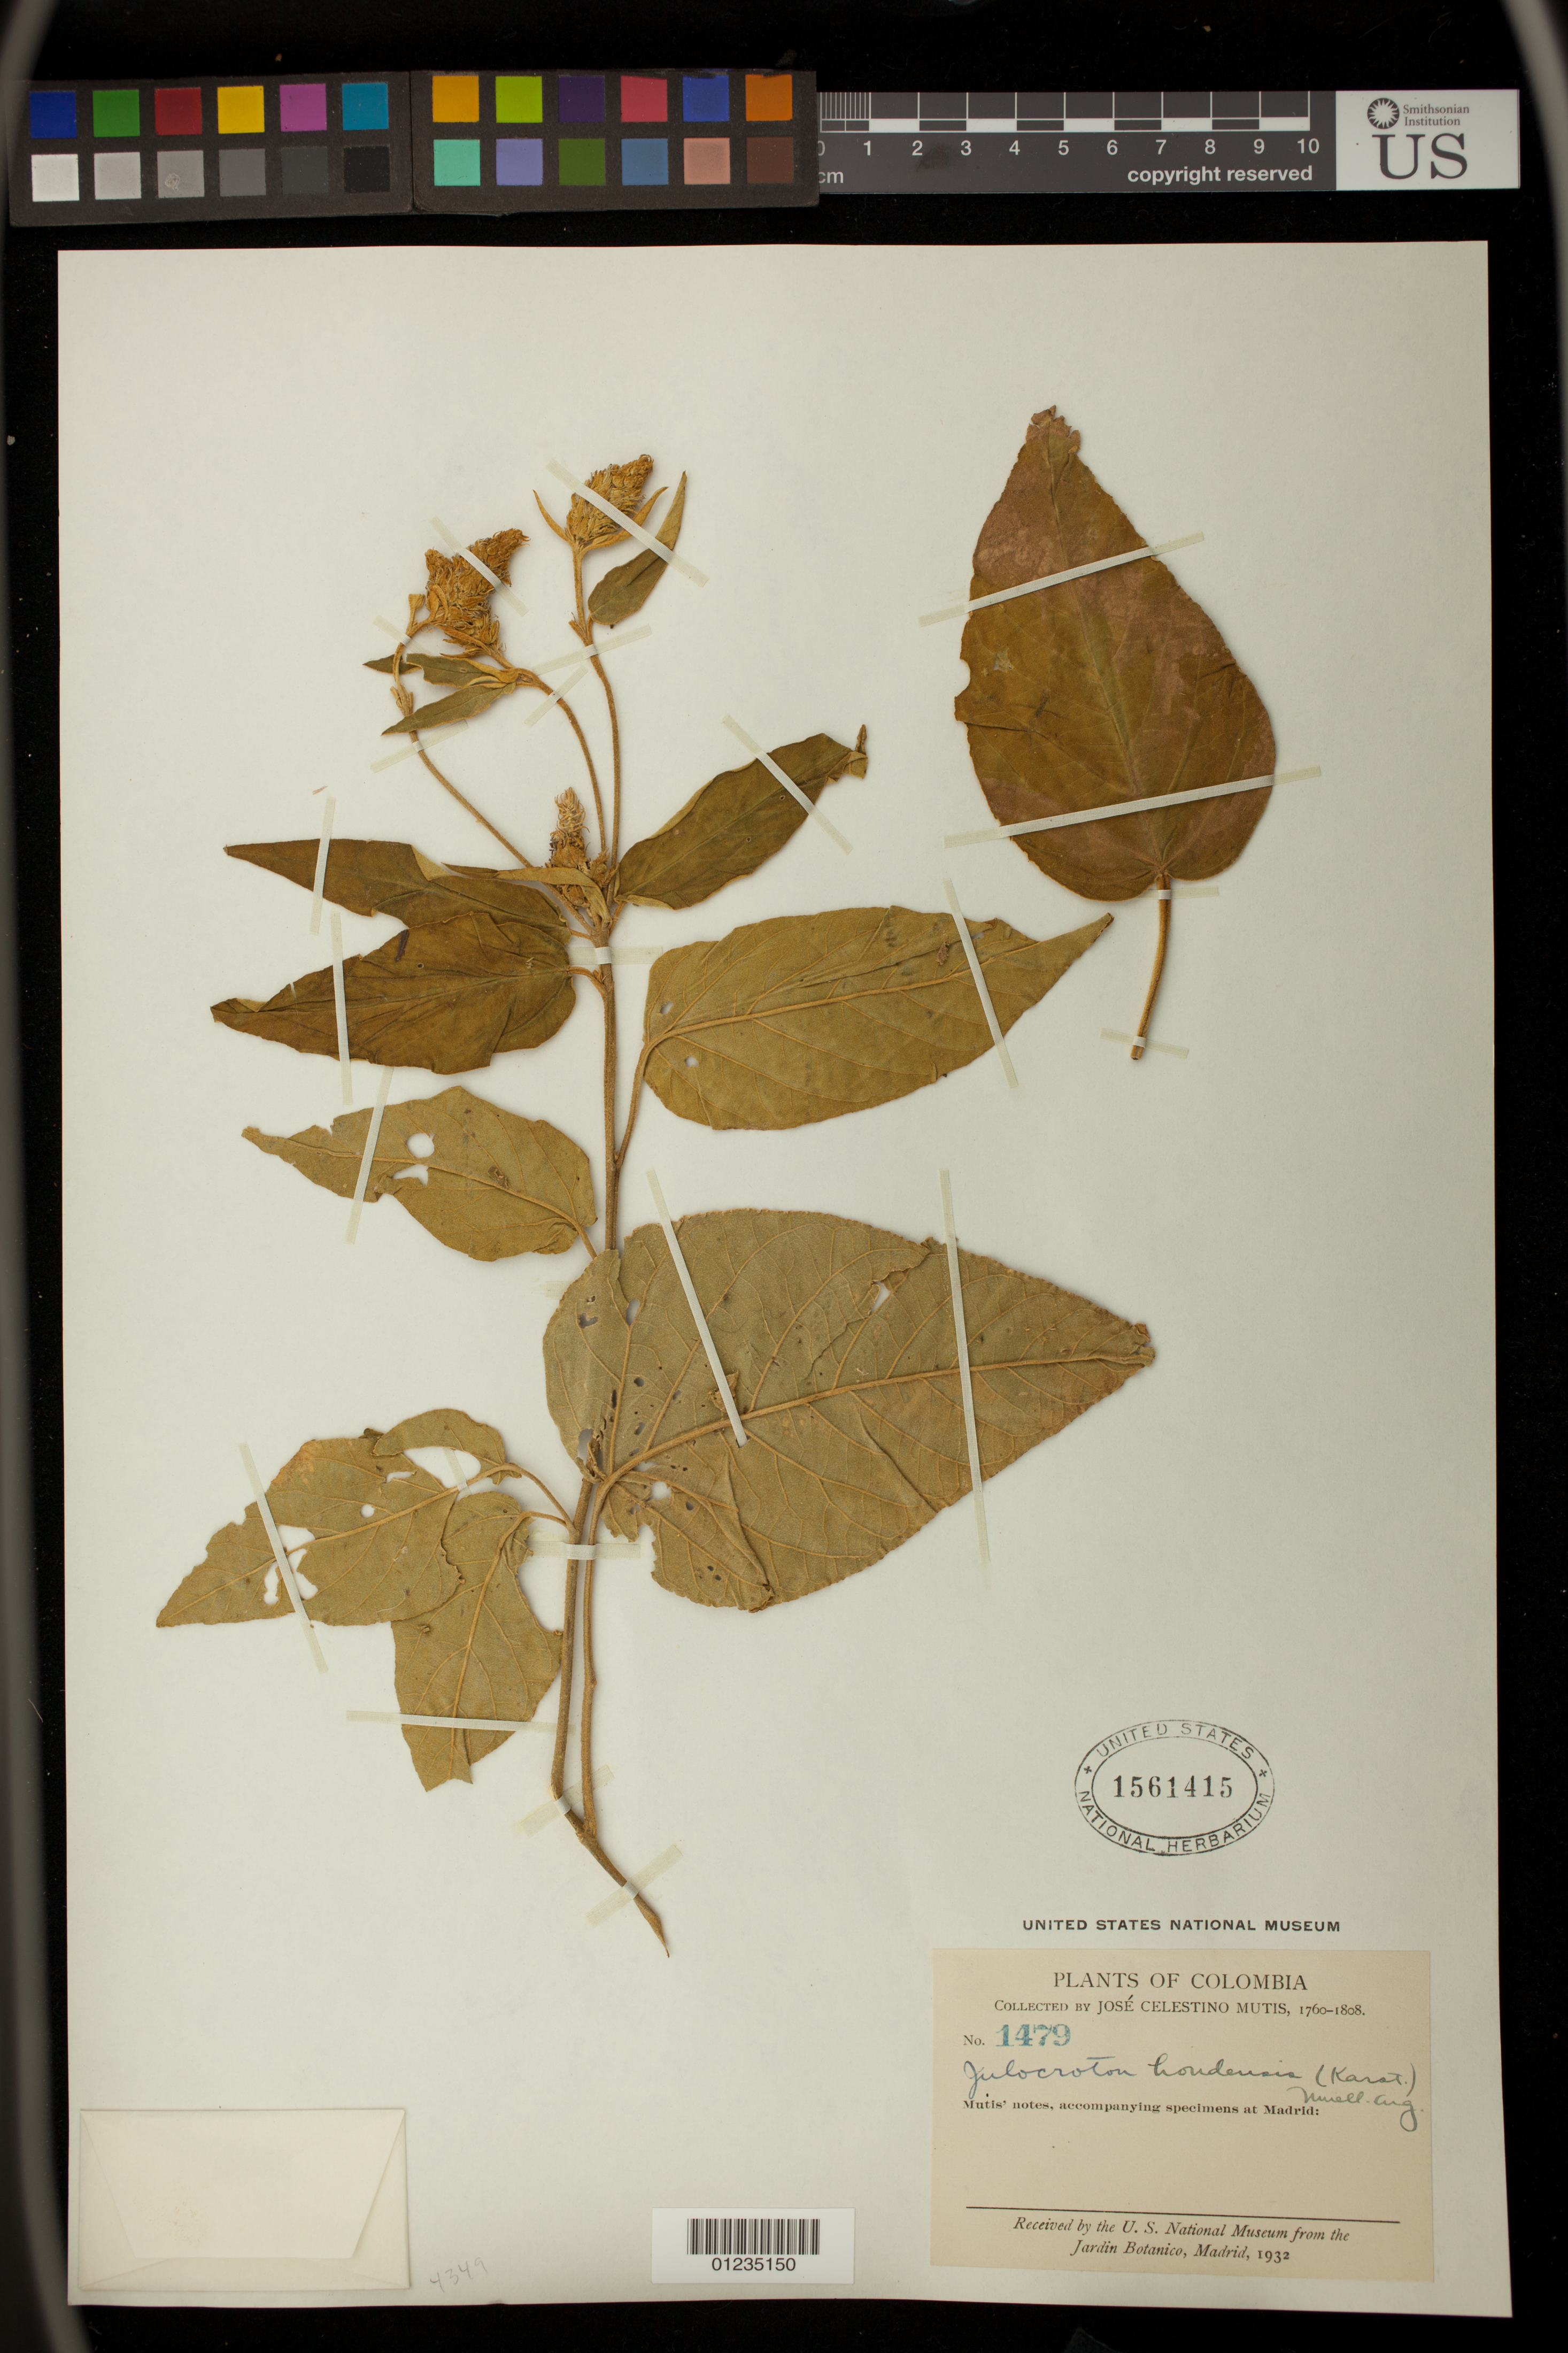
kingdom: Plantae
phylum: Tracheophyta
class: Magnoliopsida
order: Malpighiales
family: Euphorbiaceae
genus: Julocroton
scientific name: Julocroton hondensis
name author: (Karst.) Müll. Arg.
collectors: J. C. B. Mutis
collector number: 1479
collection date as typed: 1760-1808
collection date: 1760/1808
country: Colombia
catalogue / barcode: US 1561415